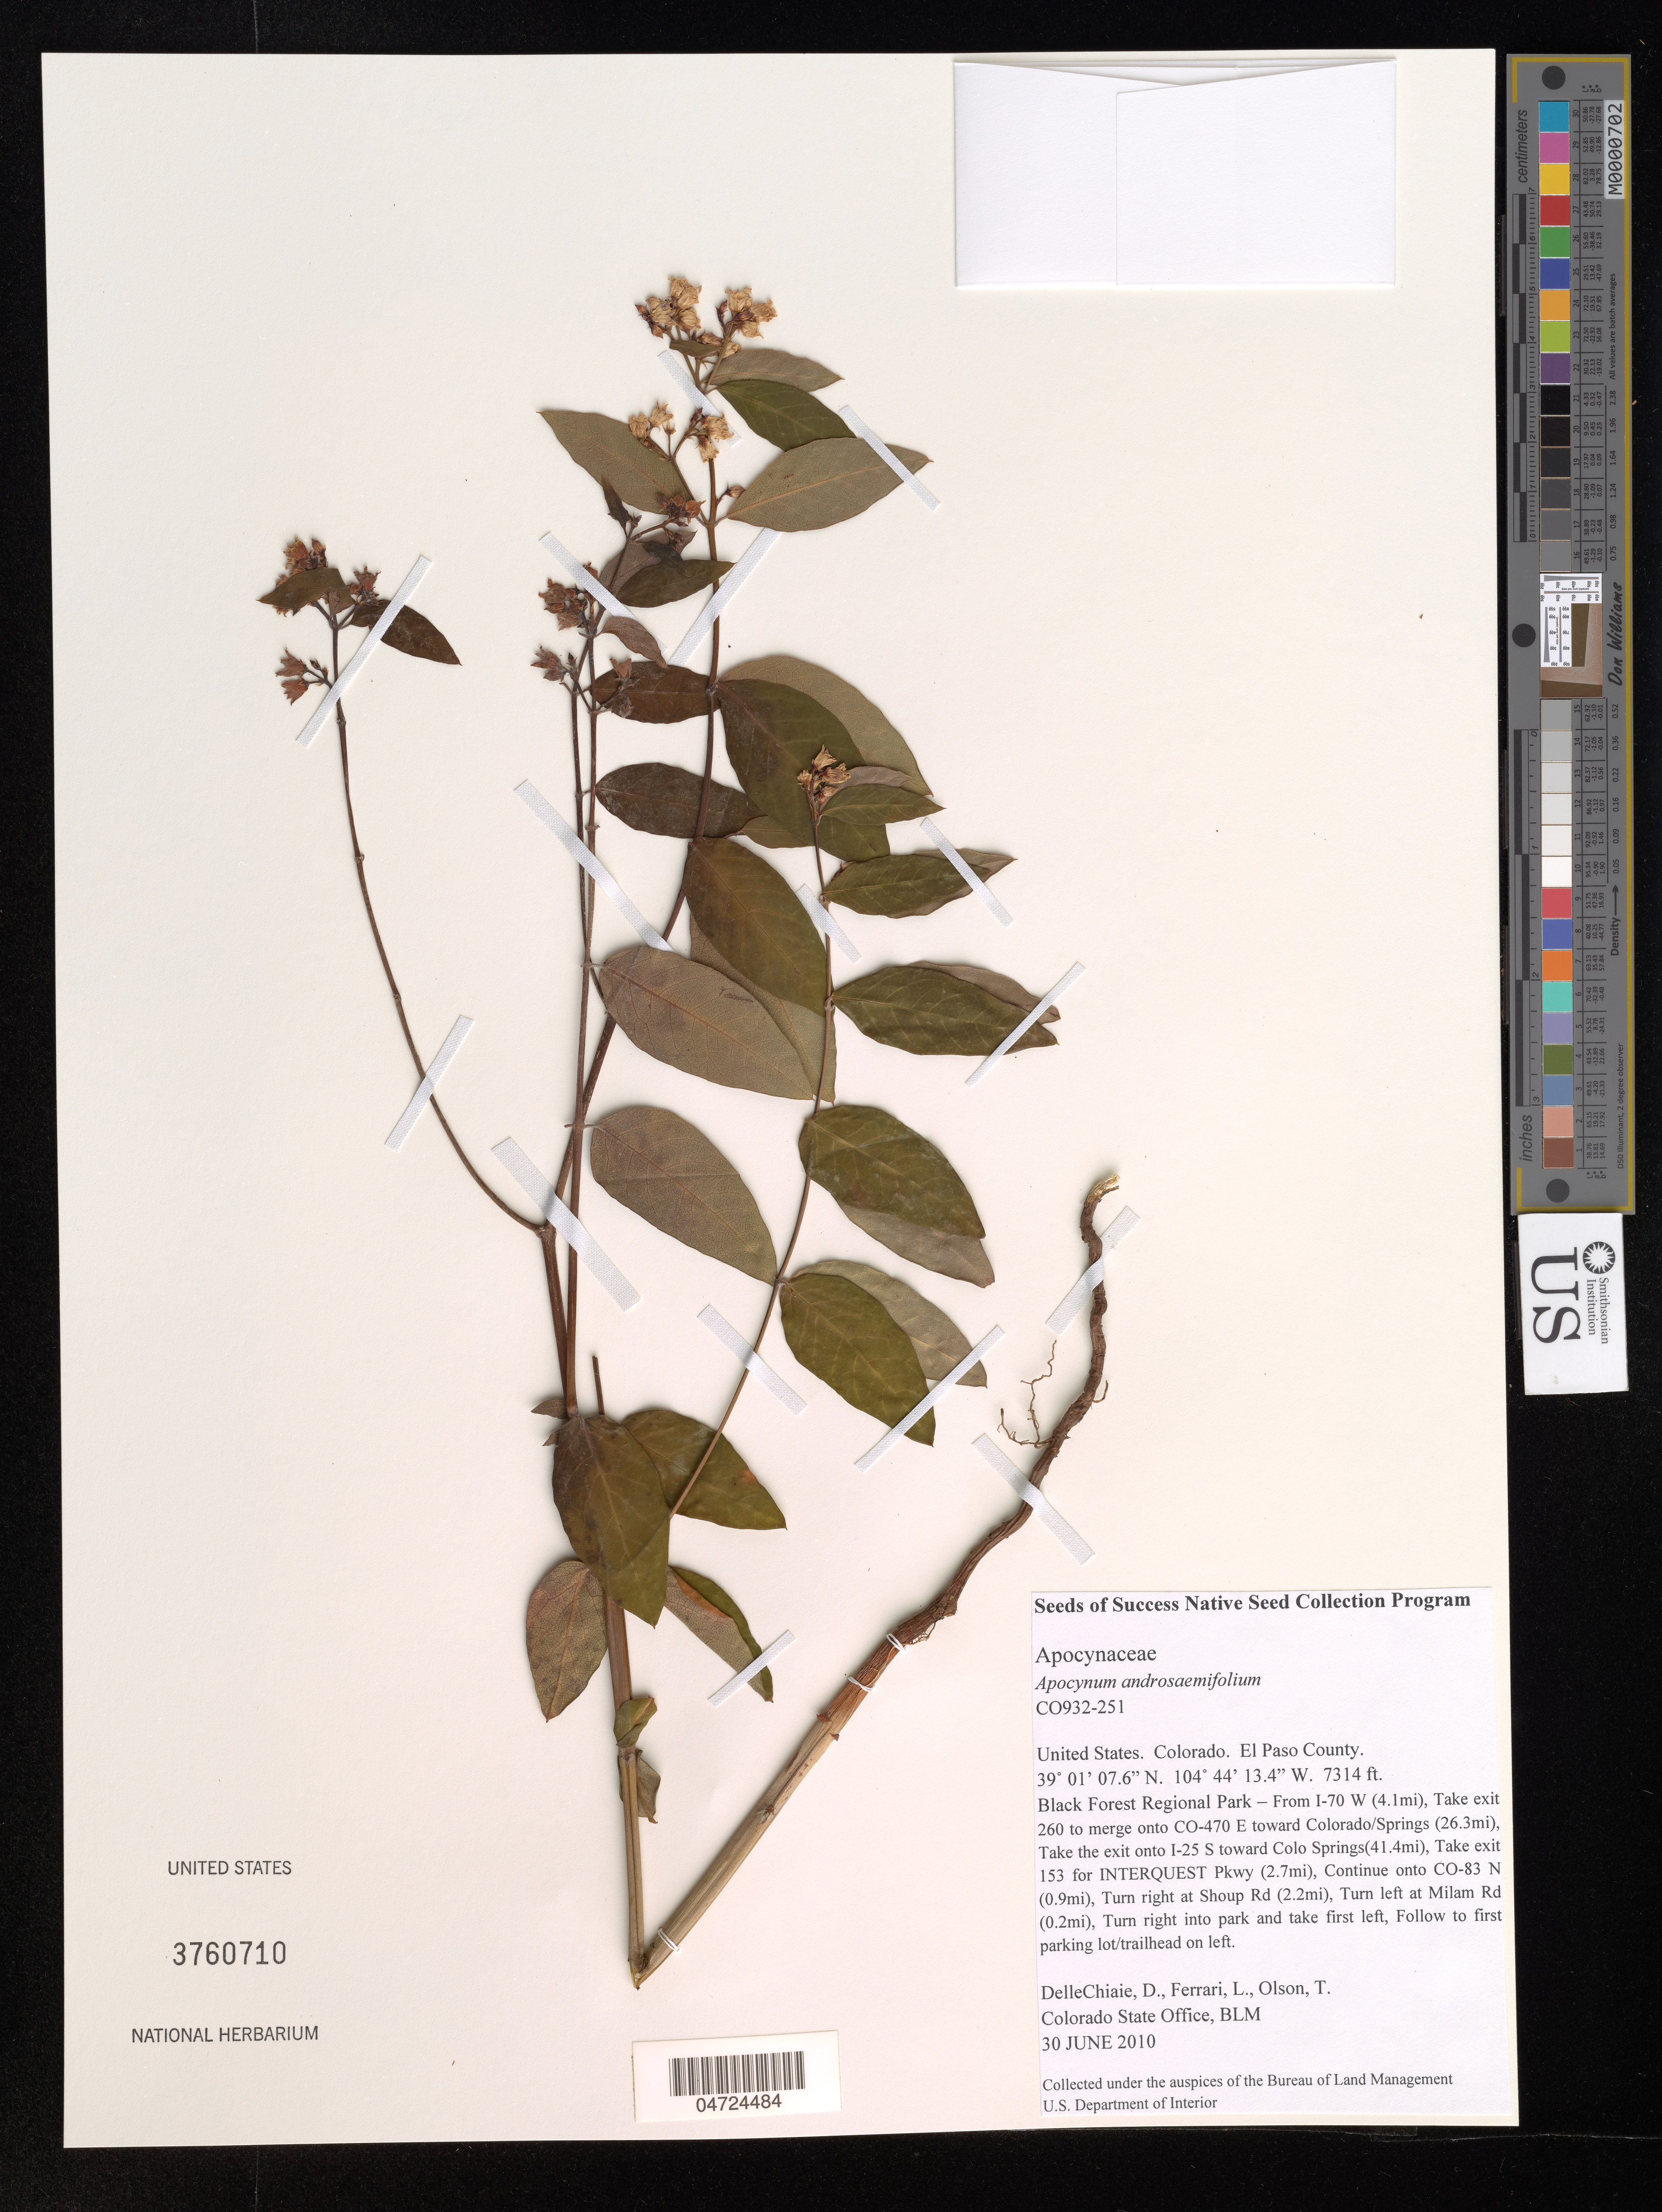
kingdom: Plantae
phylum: Tracheophyta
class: Magnoliopsida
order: Gentianales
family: Apocynaceae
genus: Apocynum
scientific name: Apocynum androsaemifolium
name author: L.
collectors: D. DelleChiaie, L. Ferrari & T. Olson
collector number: CO932-251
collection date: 2010-06-30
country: United States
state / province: Colorado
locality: El Paso County. Black Forest Regional Park - From I-70 W (4.1mi), Take exit 260 to merge onto CO-470 E toward Colorado/Springs (26.3mi), Take the exit onto I-25 S toward Colo Springs (41.4mi), Take exit 153 for INTERQUEST Pkwy (2.7mi), Continue onto CO-83 N (0.9mi), Turn right at Shoup Rd (2.2mi), Turn left at Milam Rd (0.2mi), Turn right into park and take first left, Follow to first parking lot/trailhead on left.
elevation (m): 2229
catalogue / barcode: US 3760710